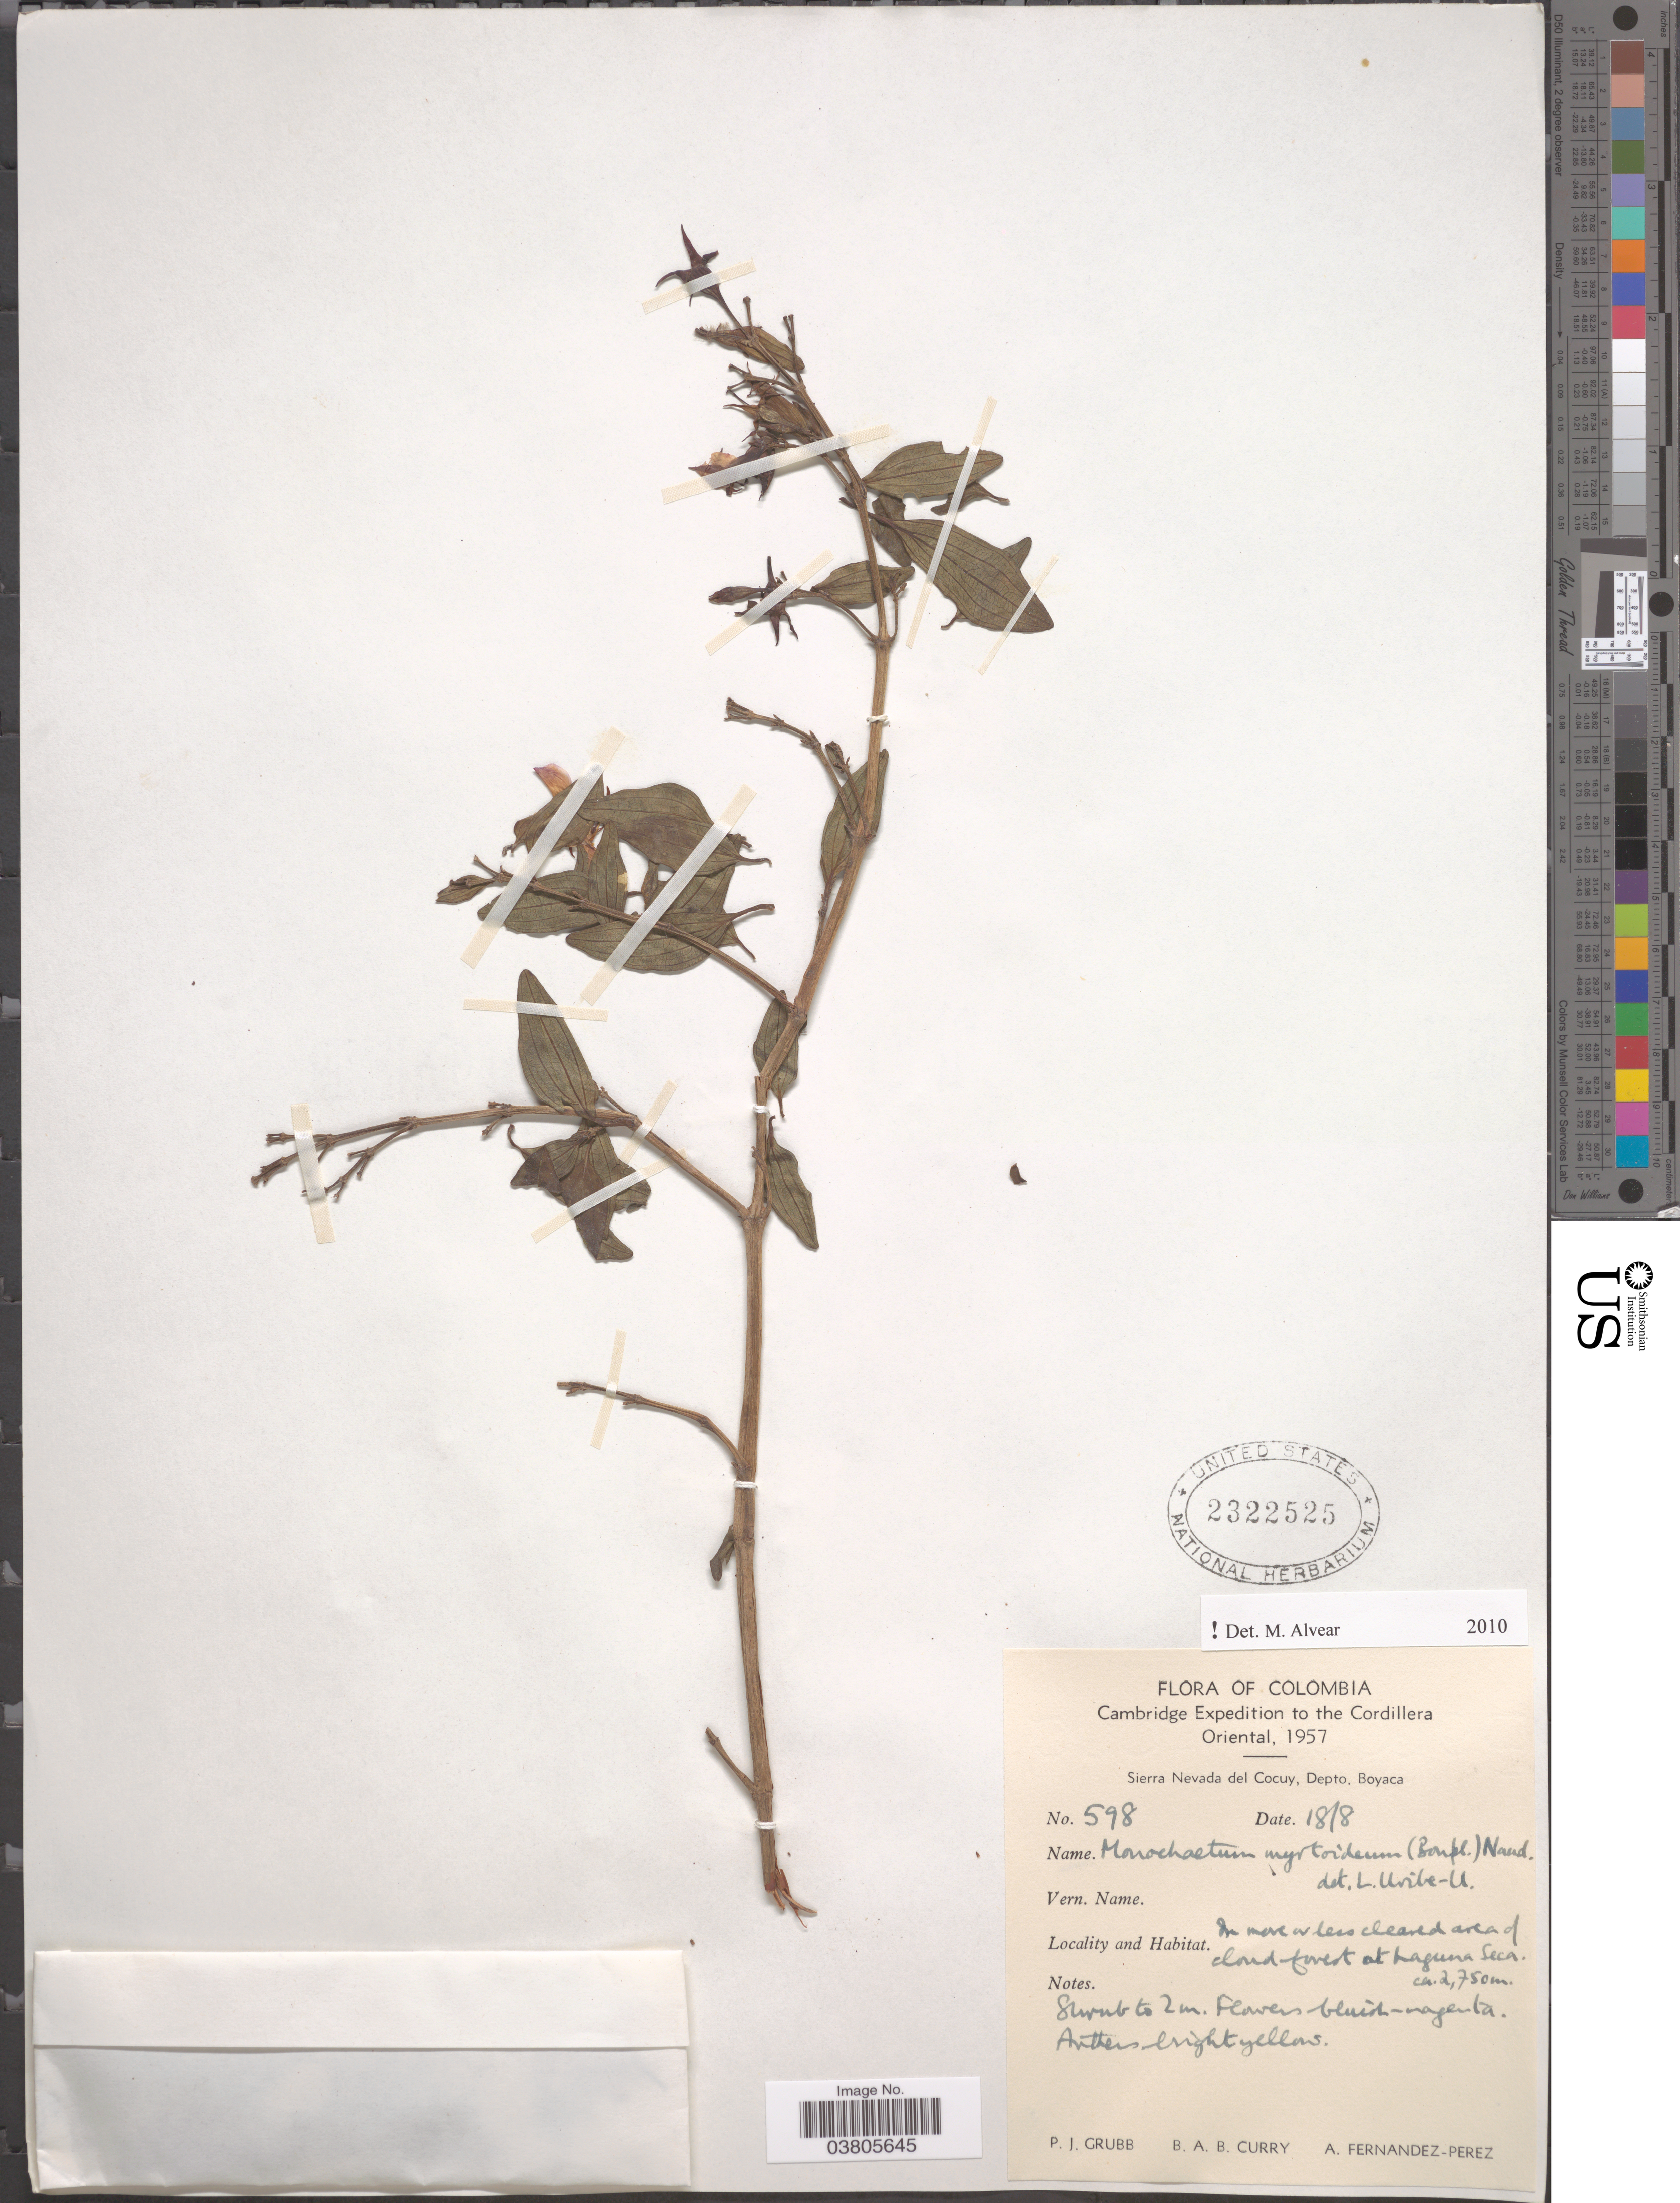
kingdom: Plantae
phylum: Tracheophyta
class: Magnoliopsida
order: Myrtales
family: Melastomataceae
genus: Monochaetum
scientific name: Monochaetum myrtoideum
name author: Naudin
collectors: P. J. Grubb, B. A. B. Curry & A. Fernández-Pérez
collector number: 598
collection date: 1957-08-18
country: Colombia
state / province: Boyacá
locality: Cordillera Oriental. Sierra Nevada del Cocuy, Depto. Boyaca. In more or less cleared area of cloud forest at Laguna Seca.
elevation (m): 2750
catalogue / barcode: US 2322525